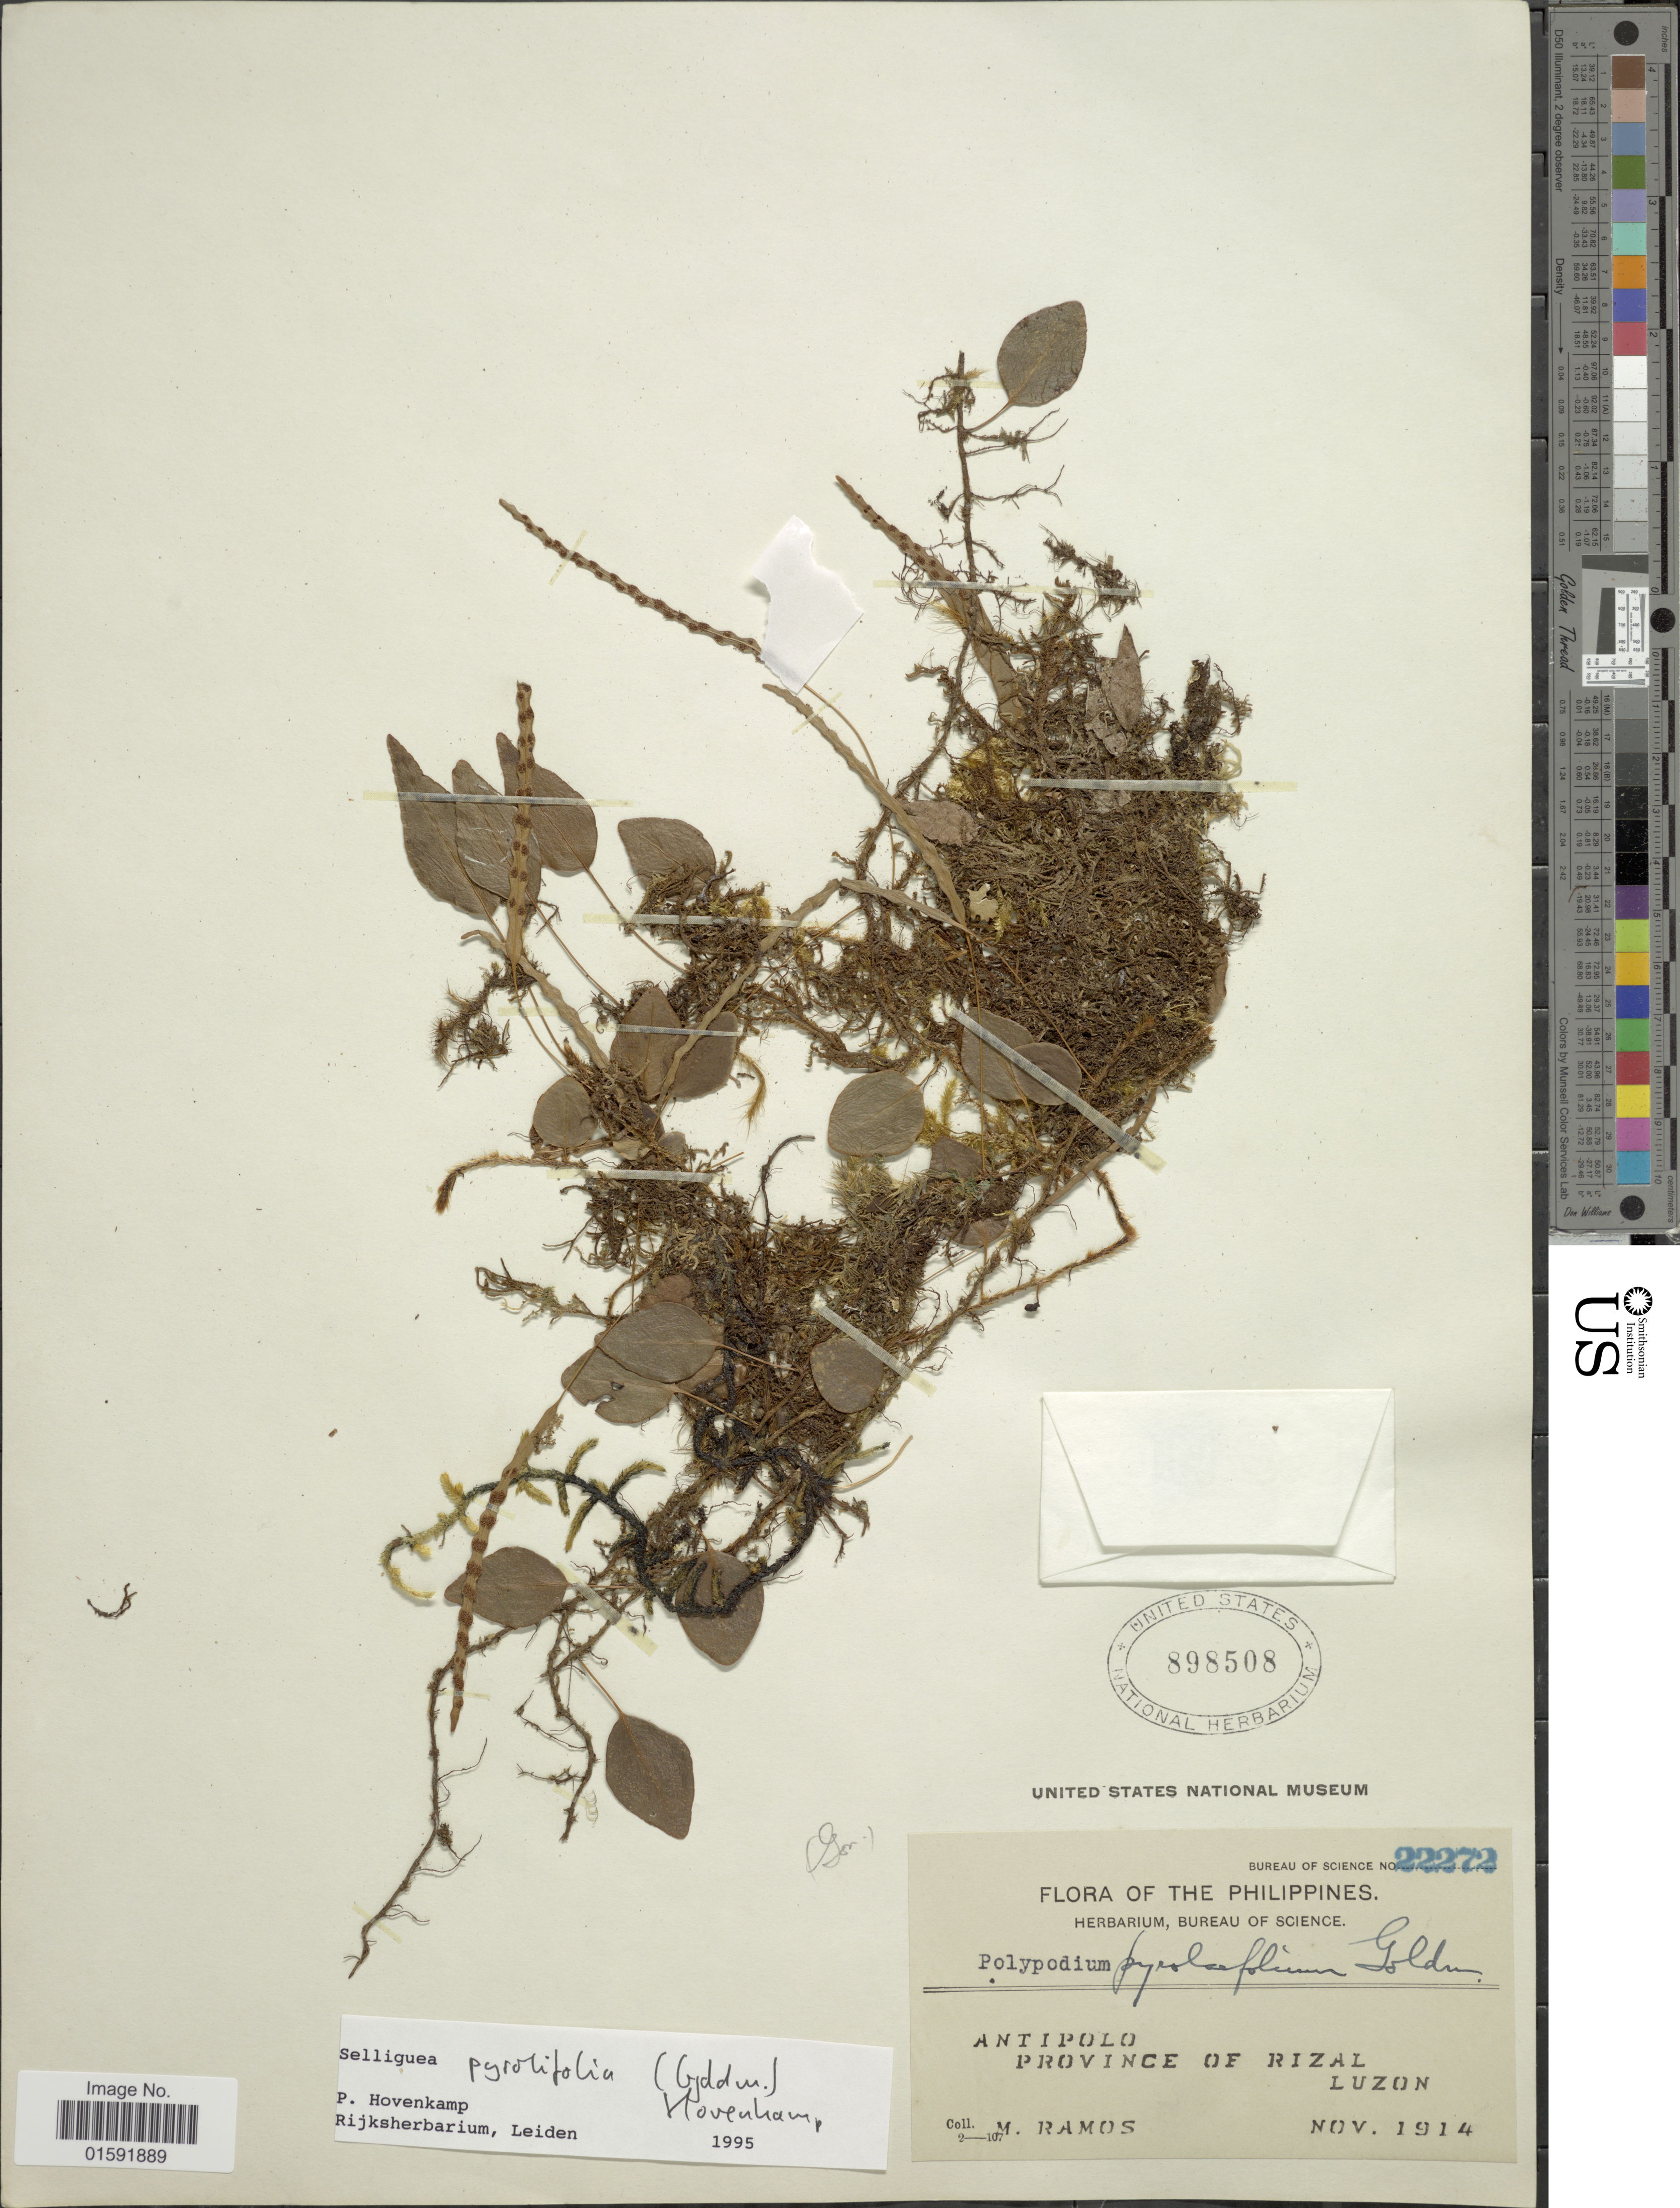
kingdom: Plantae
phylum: Tracheophyta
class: Polypodiopsida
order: Polypodiales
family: Polypodiaceae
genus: Selliguea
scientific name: Selliguea pyrolifolia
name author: (Goldm.) Hovenkamp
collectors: M. Ramos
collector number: Bureau of Science 22272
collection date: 1914-11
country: Philippines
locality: Antipolo, Province of Rizal, Luzon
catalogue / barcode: US 898508